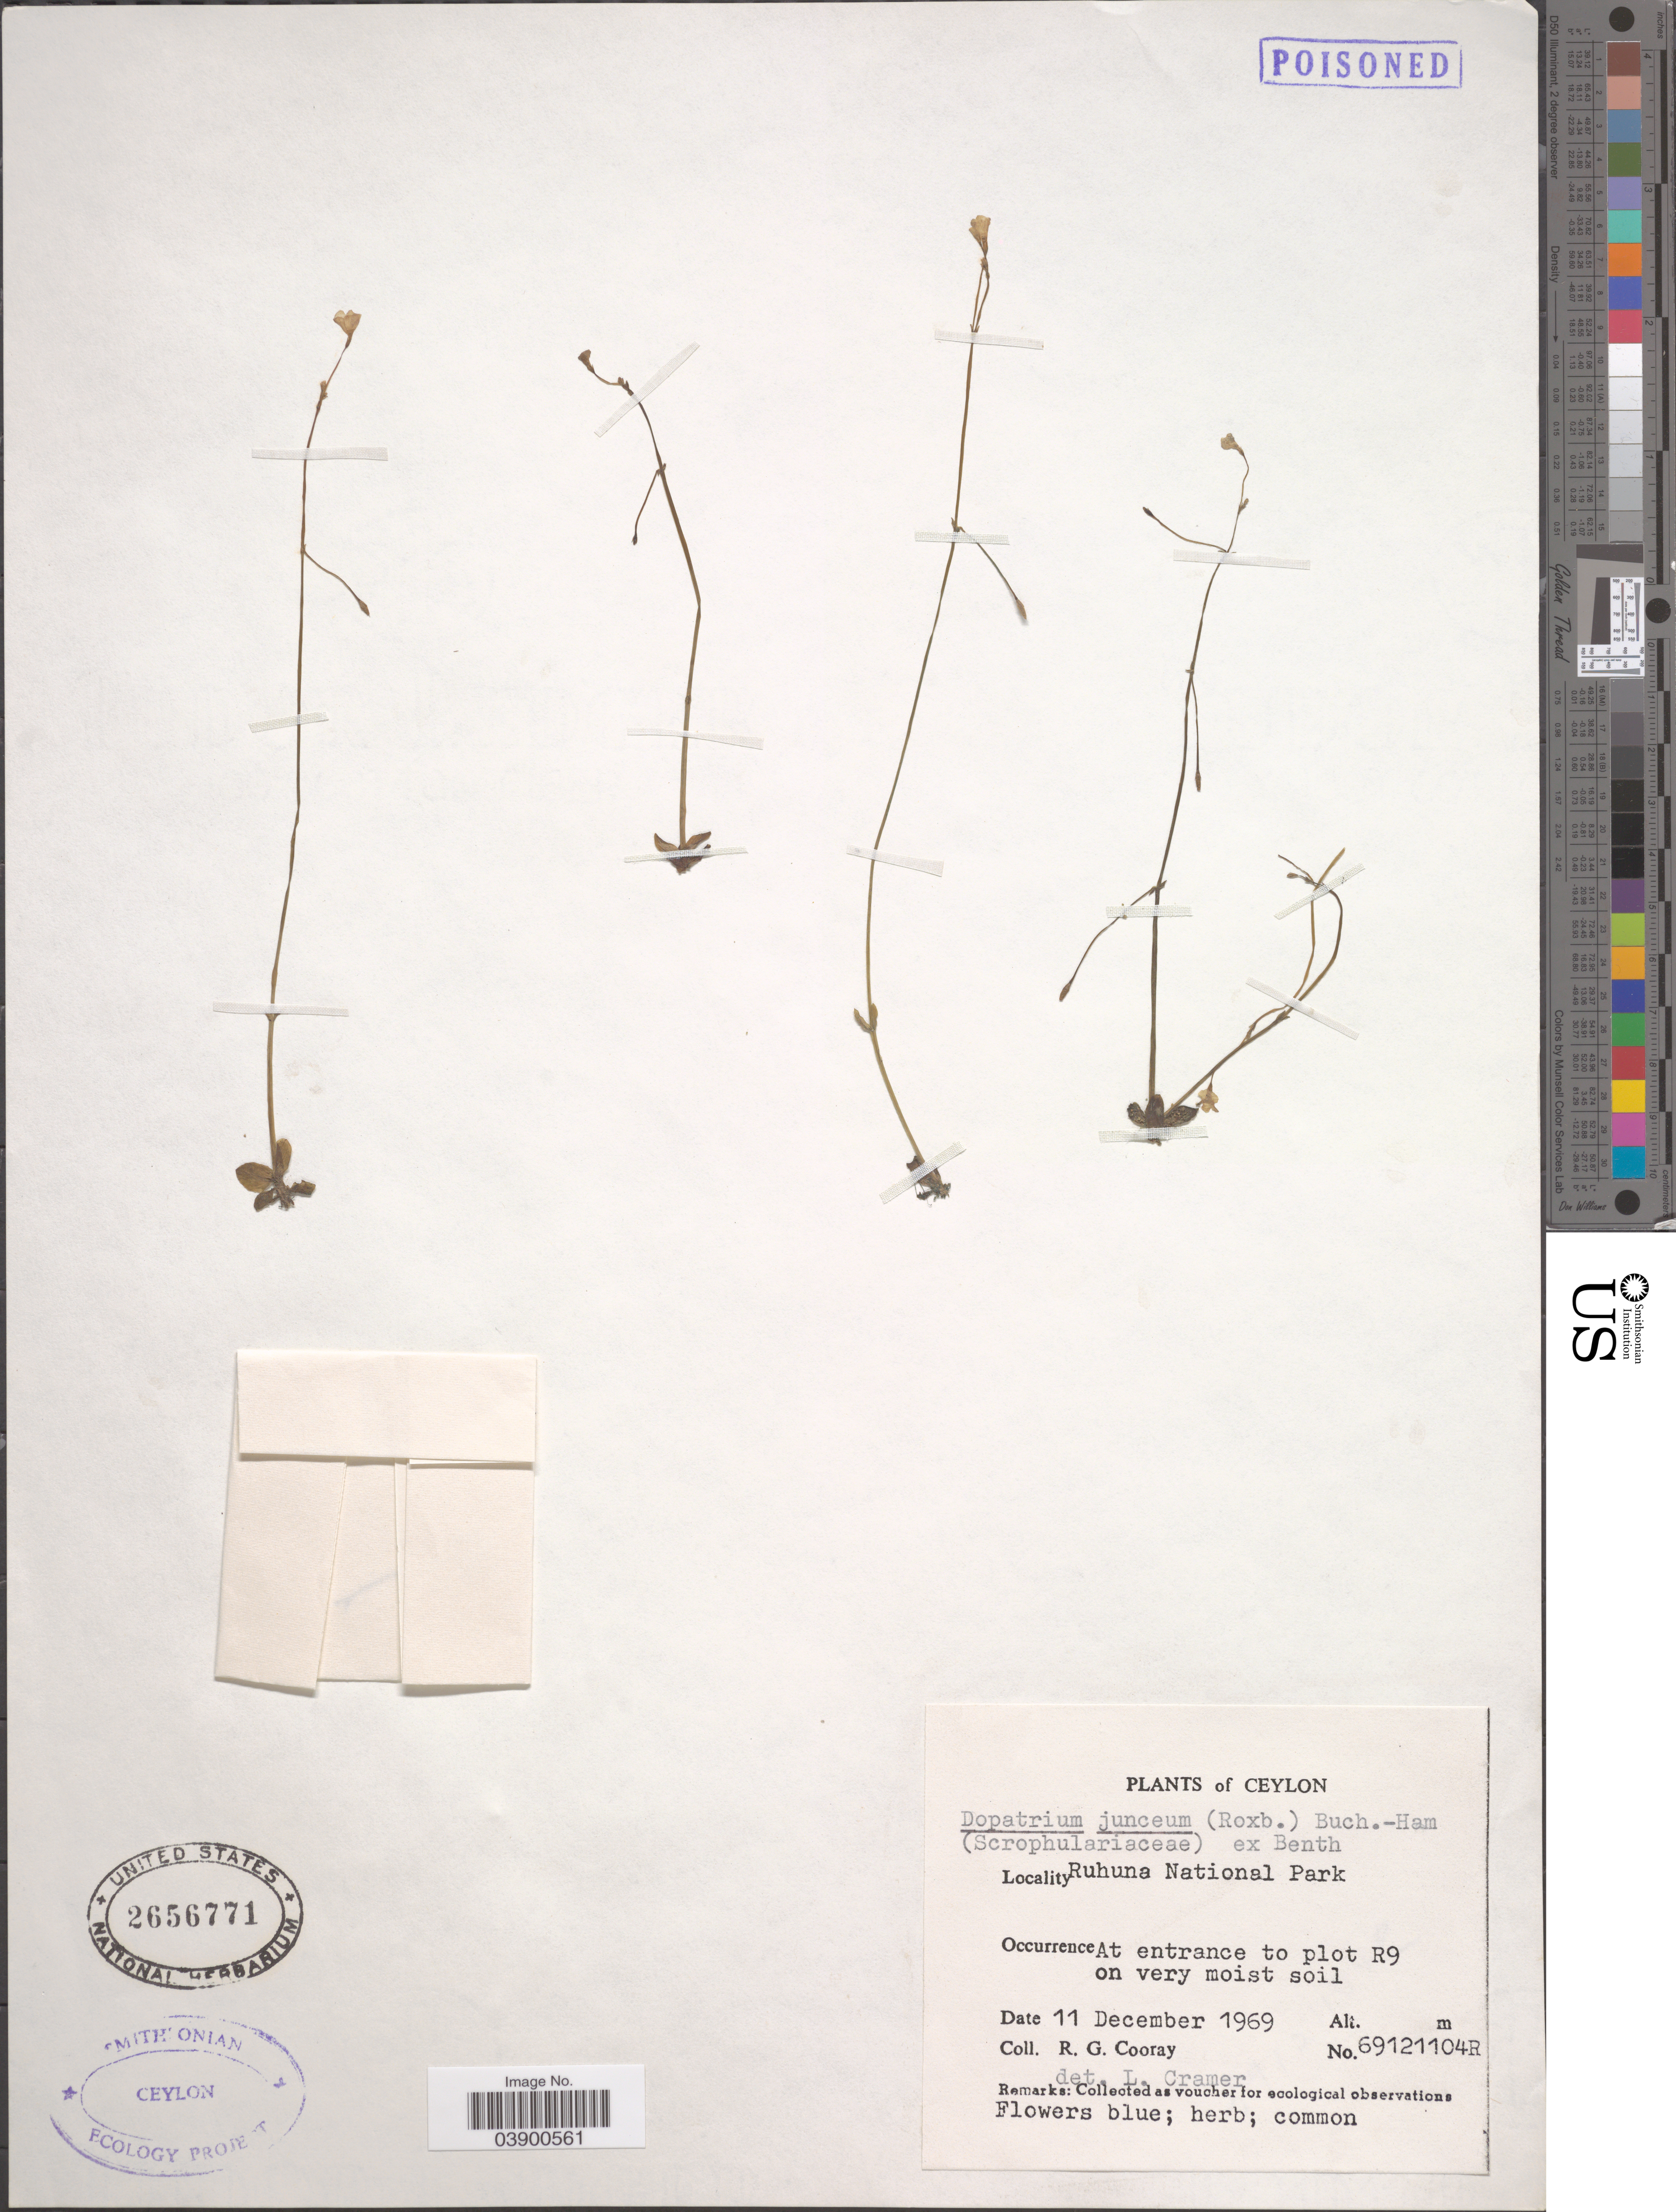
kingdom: Plantae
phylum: Tracheophyta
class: Magnoliopsida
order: Lamiales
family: Plantaginaceae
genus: Dopatrium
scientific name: Dopatrium junceum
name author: (Roxb.) Buch.-Ham. ex Benth.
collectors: R. Cooray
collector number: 69121104R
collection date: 1969-12-11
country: Sri Lanka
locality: Ceylon. Ruhuna National Park. At entrance to plot R9.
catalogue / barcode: US 2656771